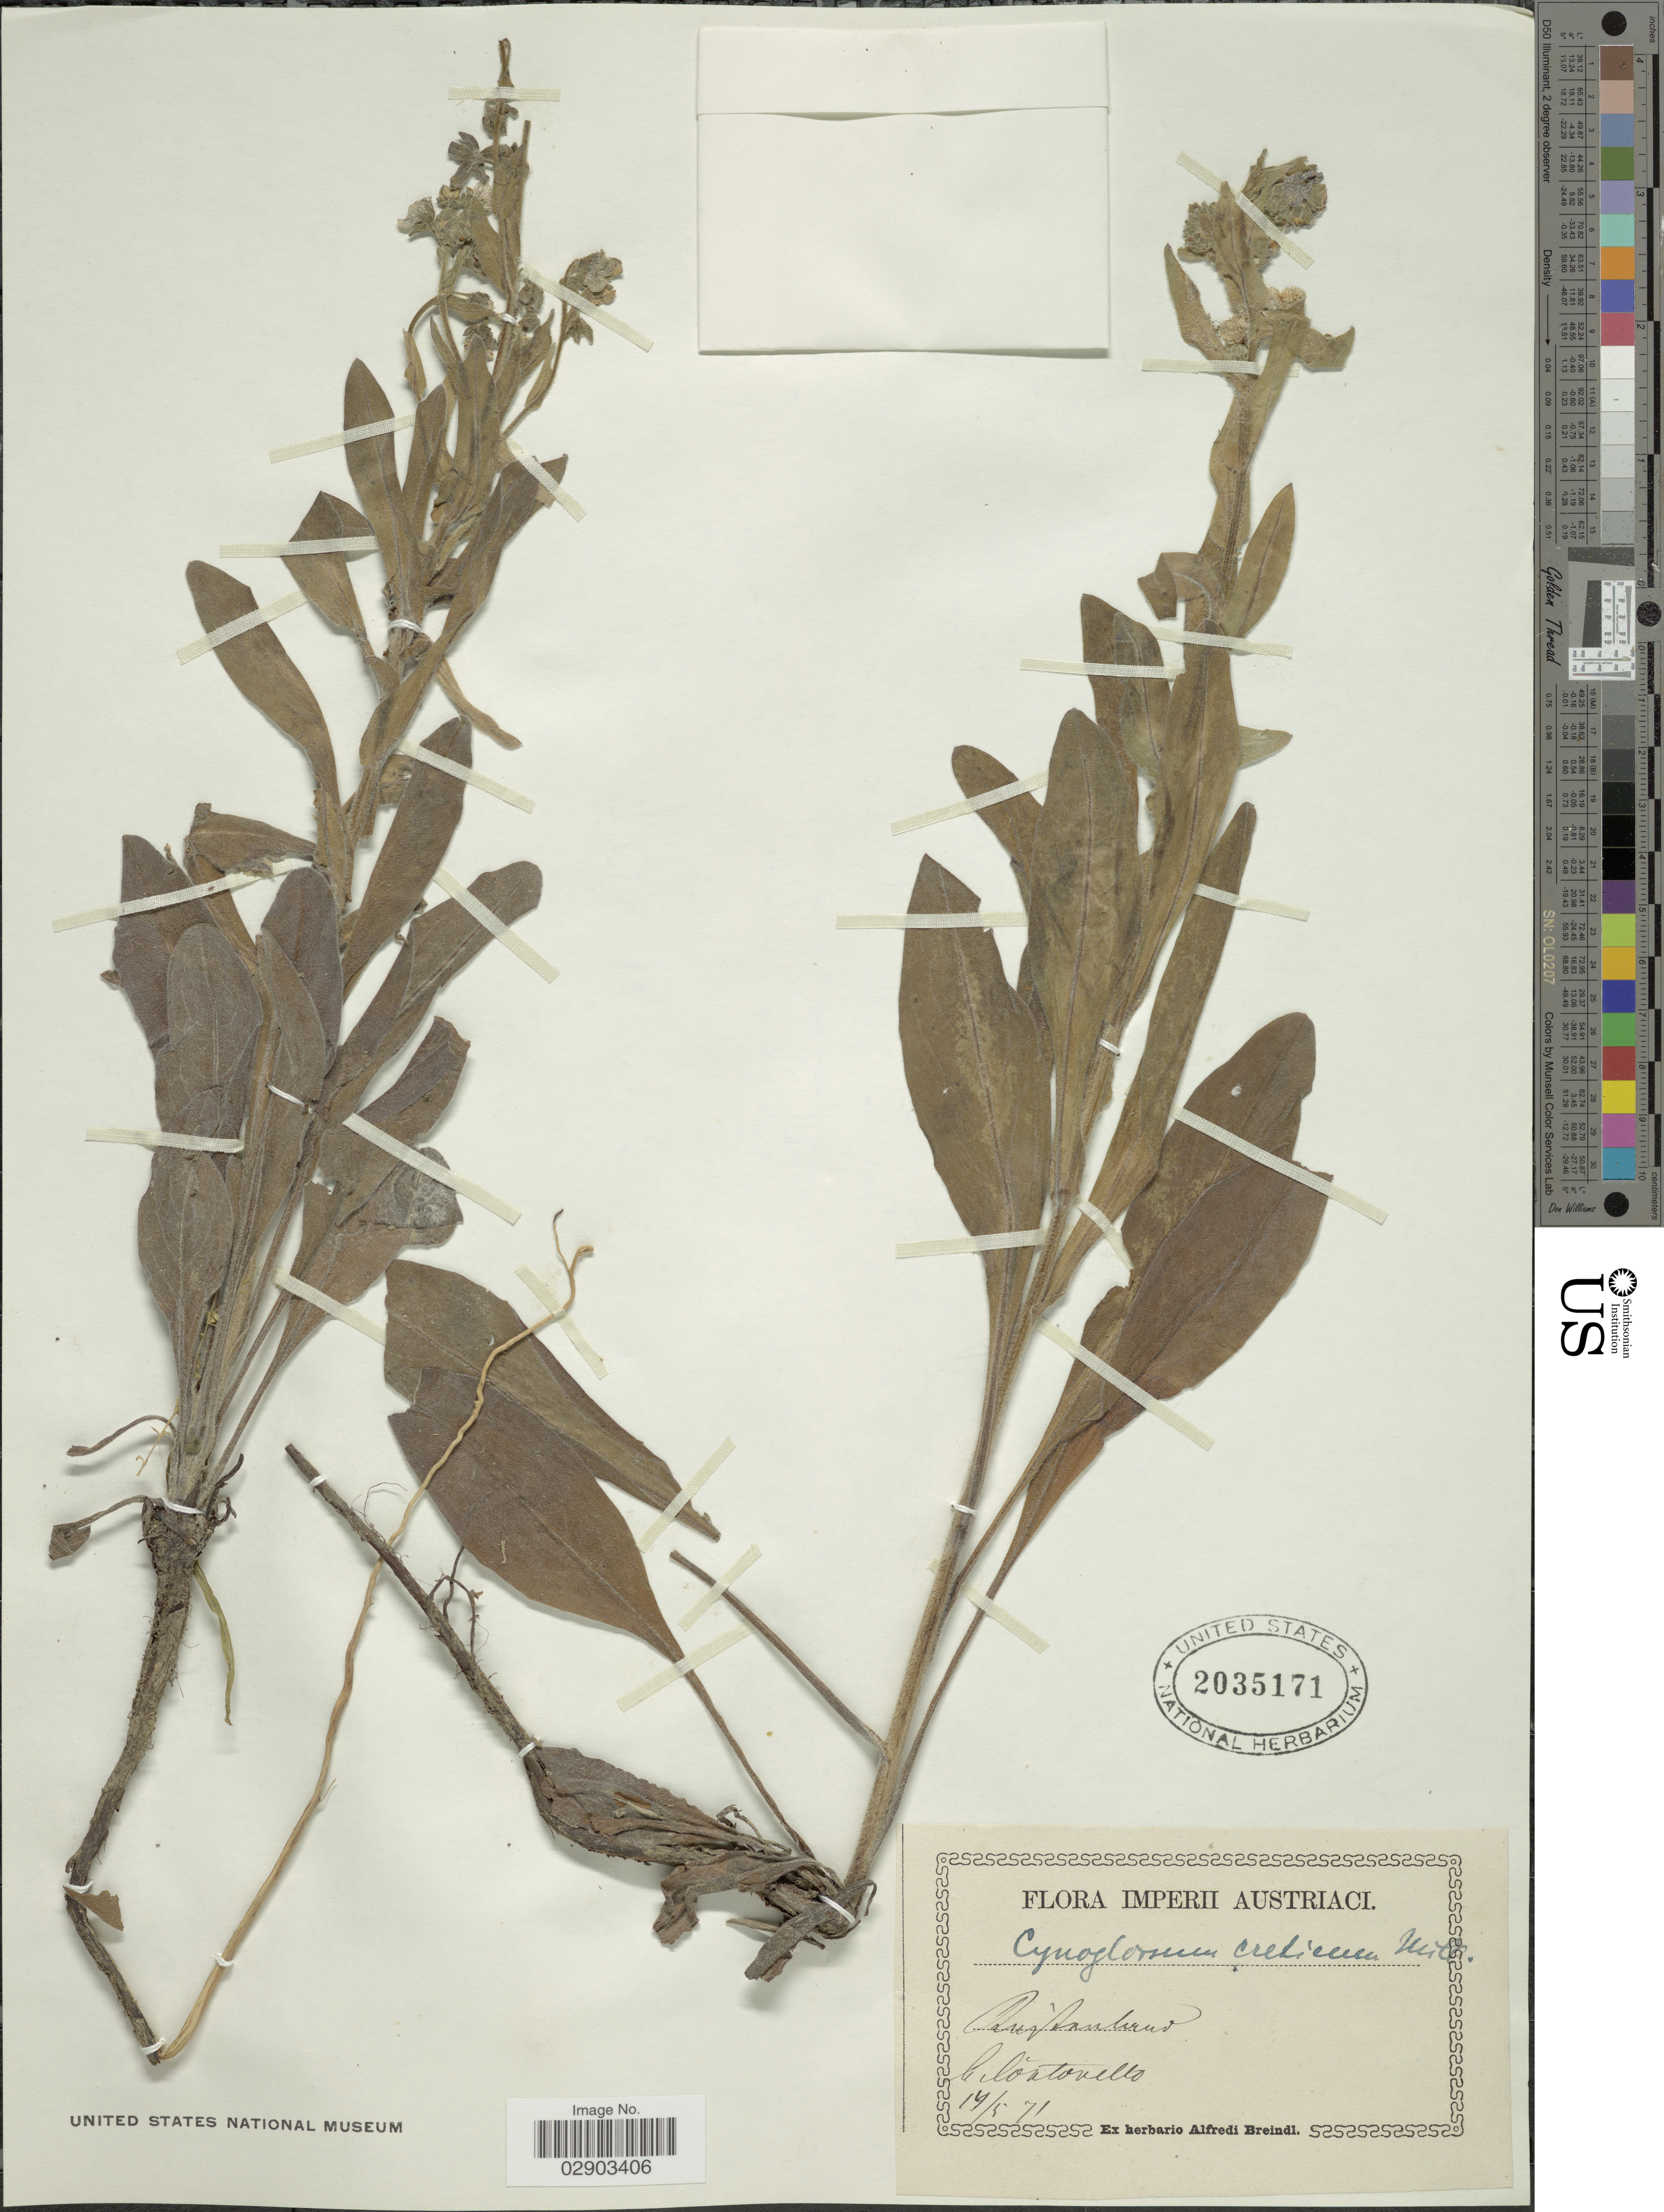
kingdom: Plantae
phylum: Tracheophyta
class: Magnoliopsida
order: Boraginales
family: Boraginaceae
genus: Cynoglossum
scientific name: Cynoglossum creticum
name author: Mill.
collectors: Ex herb. Alfredi Breindl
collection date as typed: Transcribed d/m/y: 14/5/71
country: Austria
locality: Imperii Austriaci. Ciloatorello [interpreted].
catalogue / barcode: US 2035171